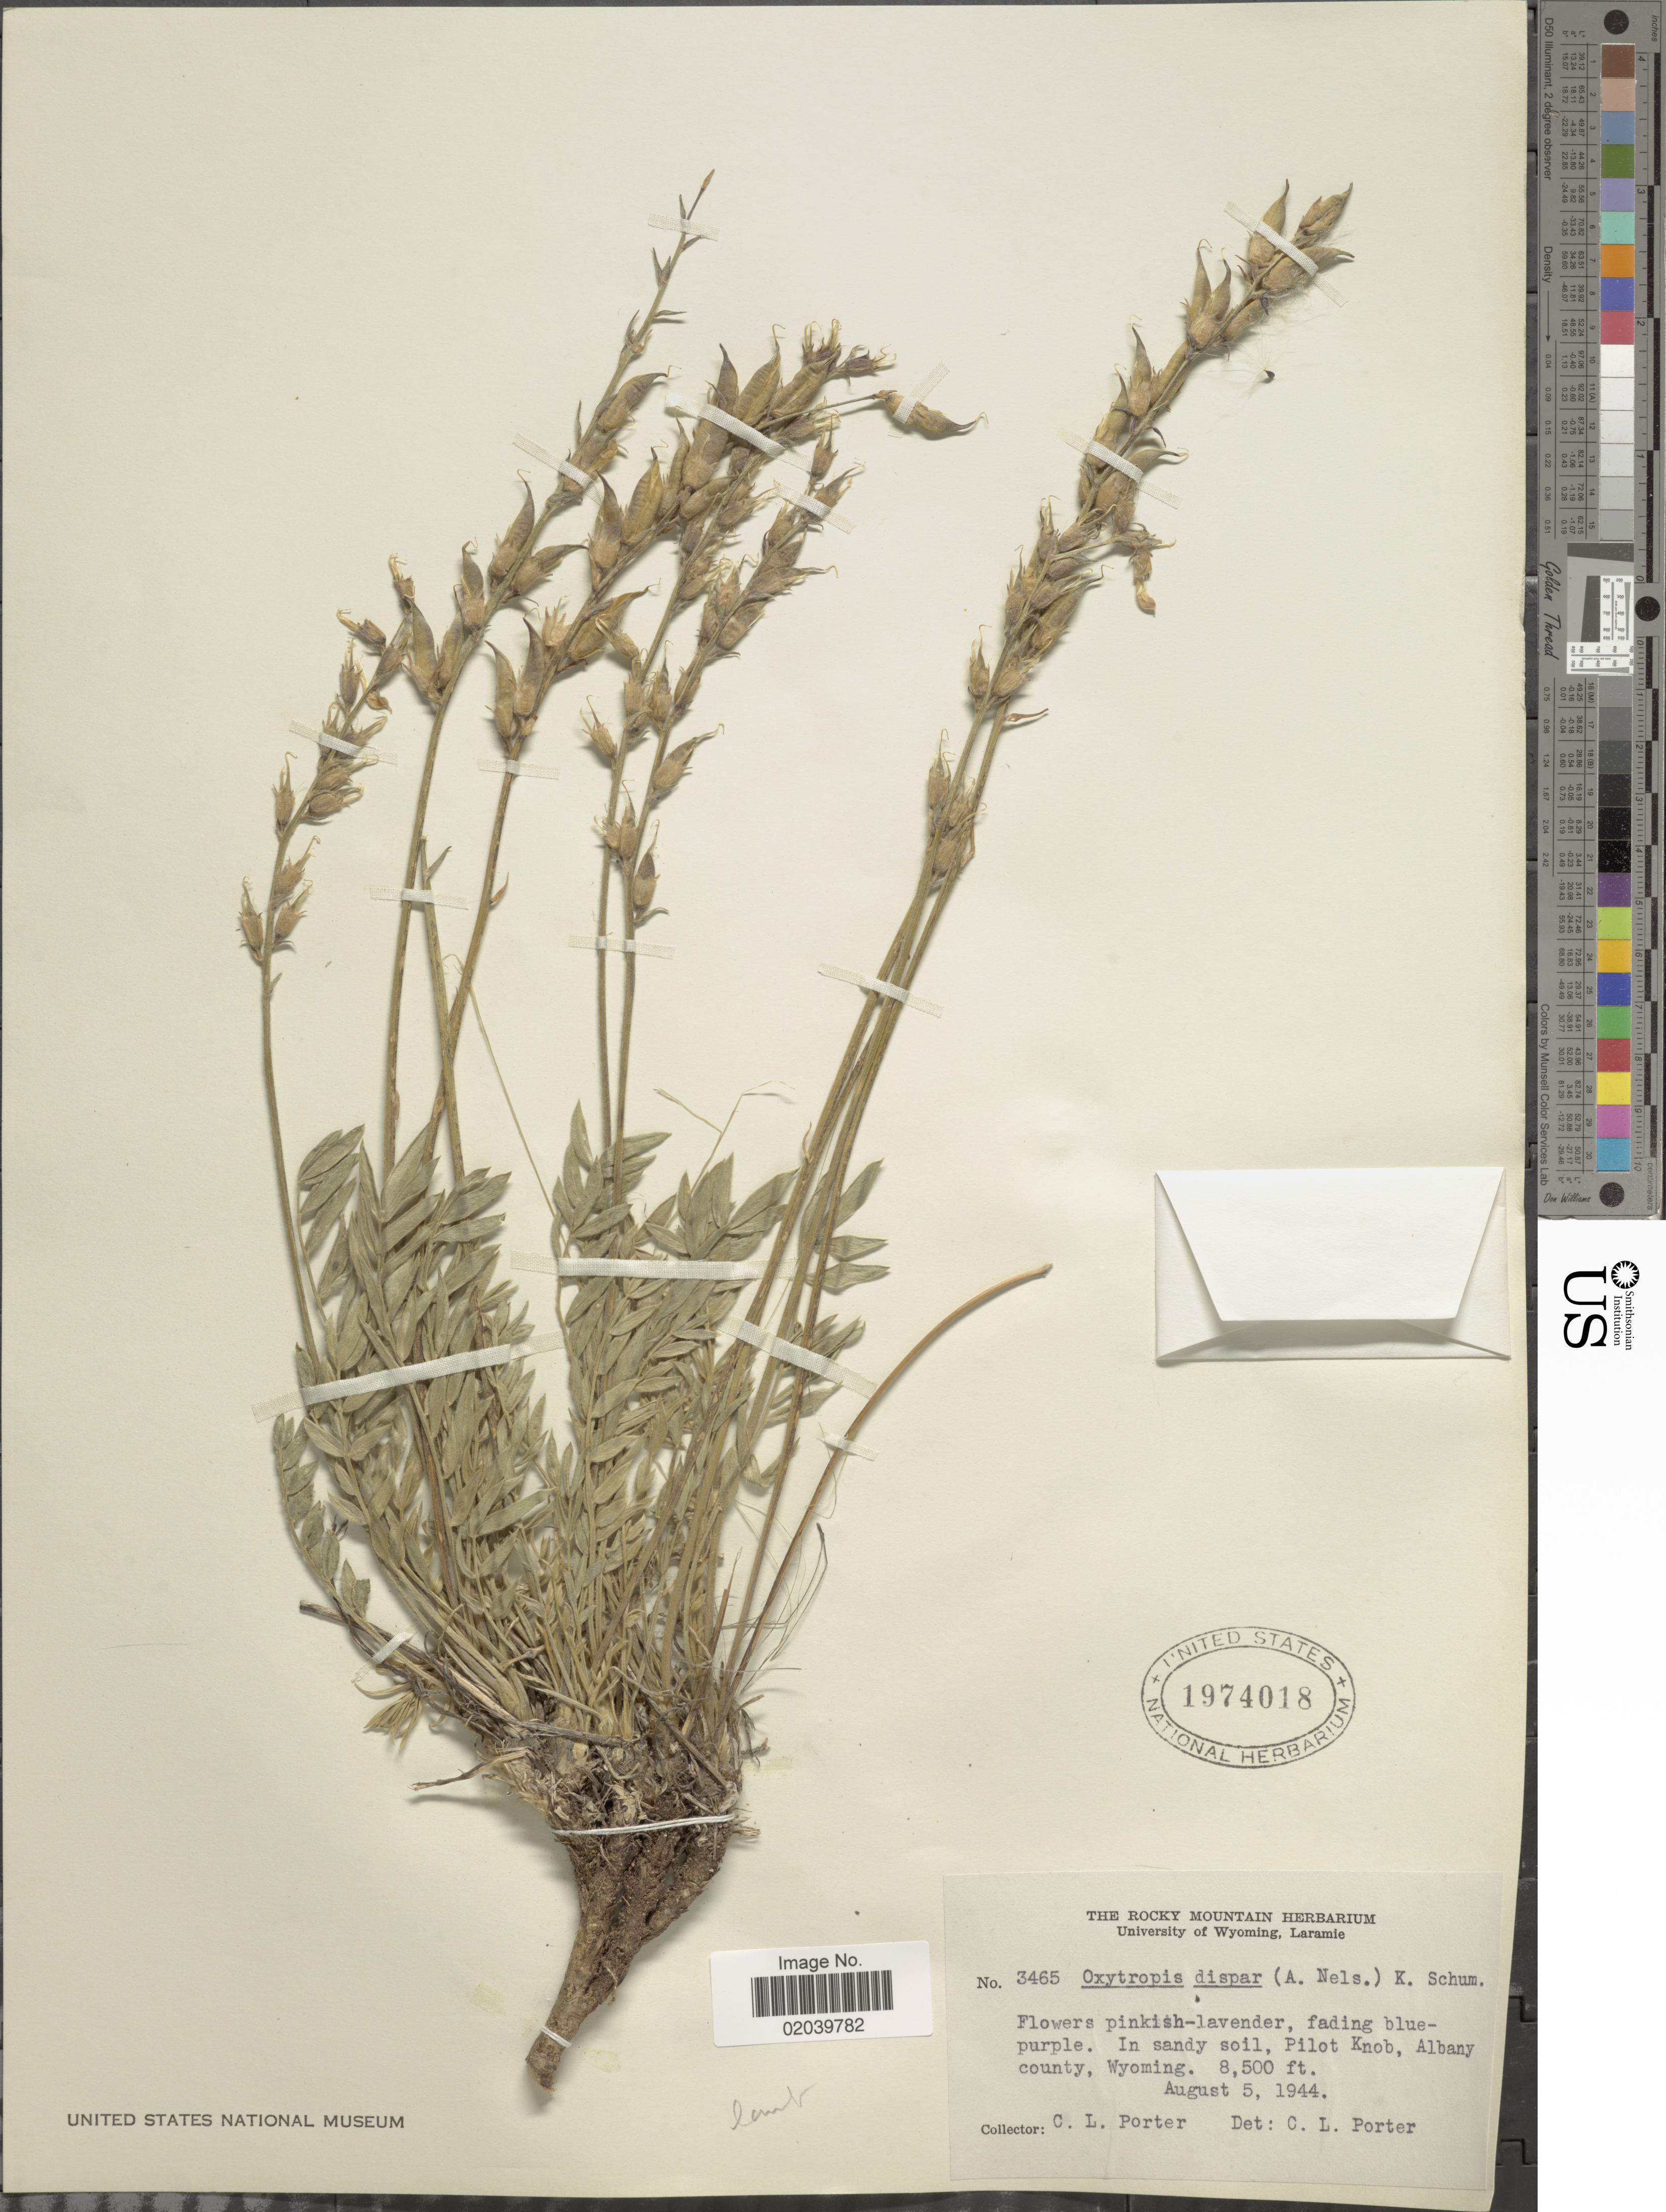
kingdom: Plantae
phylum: Tracheophyta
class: Magnoliopsida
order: Fabales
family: Fabaceae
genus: Oxytropis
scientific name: Oxytropis lambertii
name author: Pursh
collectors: C. L. Porter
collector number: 3465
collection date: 1944-08-05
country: United States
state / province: Wyoming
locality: In sandy soil, Pilot Knob, Albany county, Wyoming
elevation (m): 2591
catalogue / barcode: US 1974018